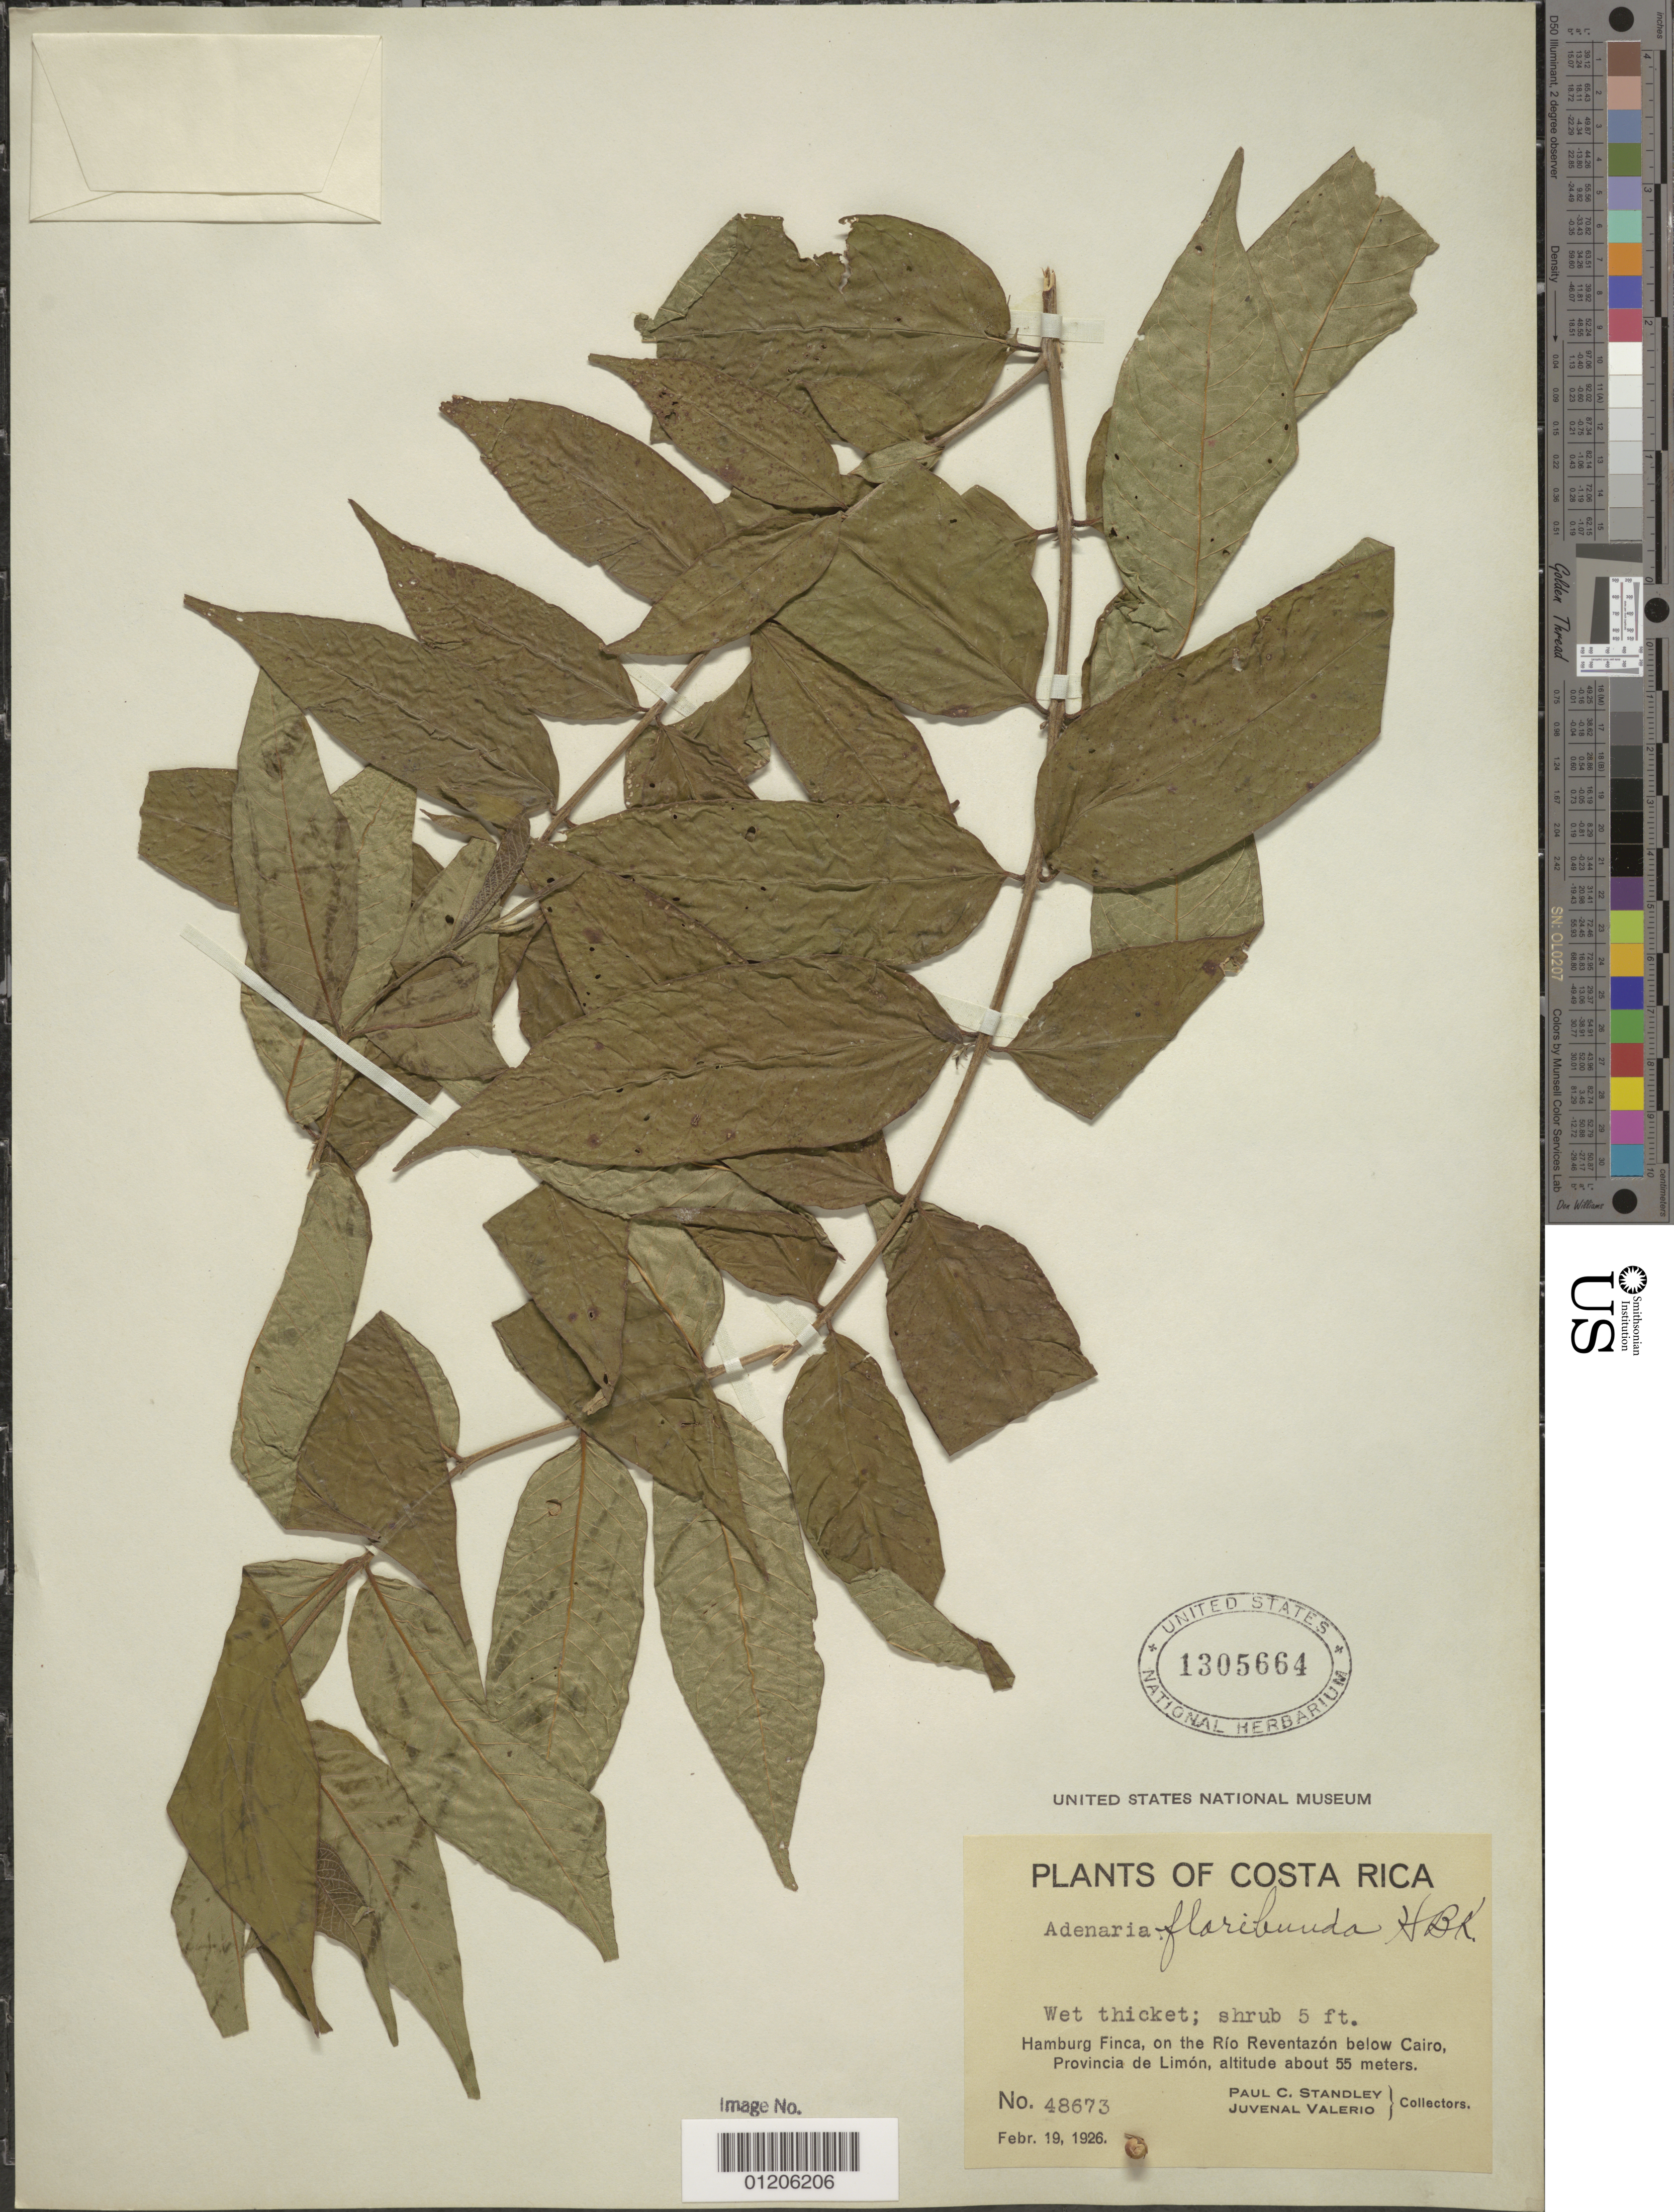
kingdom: Plantae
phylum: Tracheophyta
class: Magnoliopsida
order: Myrtales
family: Lythraceae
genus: Adenaria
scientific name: Adenaria floribunda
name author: Kunth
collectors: P. C. Standley & J. Valerio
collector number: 48673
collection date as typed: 19 Feb 1926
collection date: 1926-02-19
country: Costa Rica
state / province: Limón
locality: Hamburg Finca, on the Rio Reventazón below Cairo.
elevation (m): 55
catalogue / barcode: US 1305664